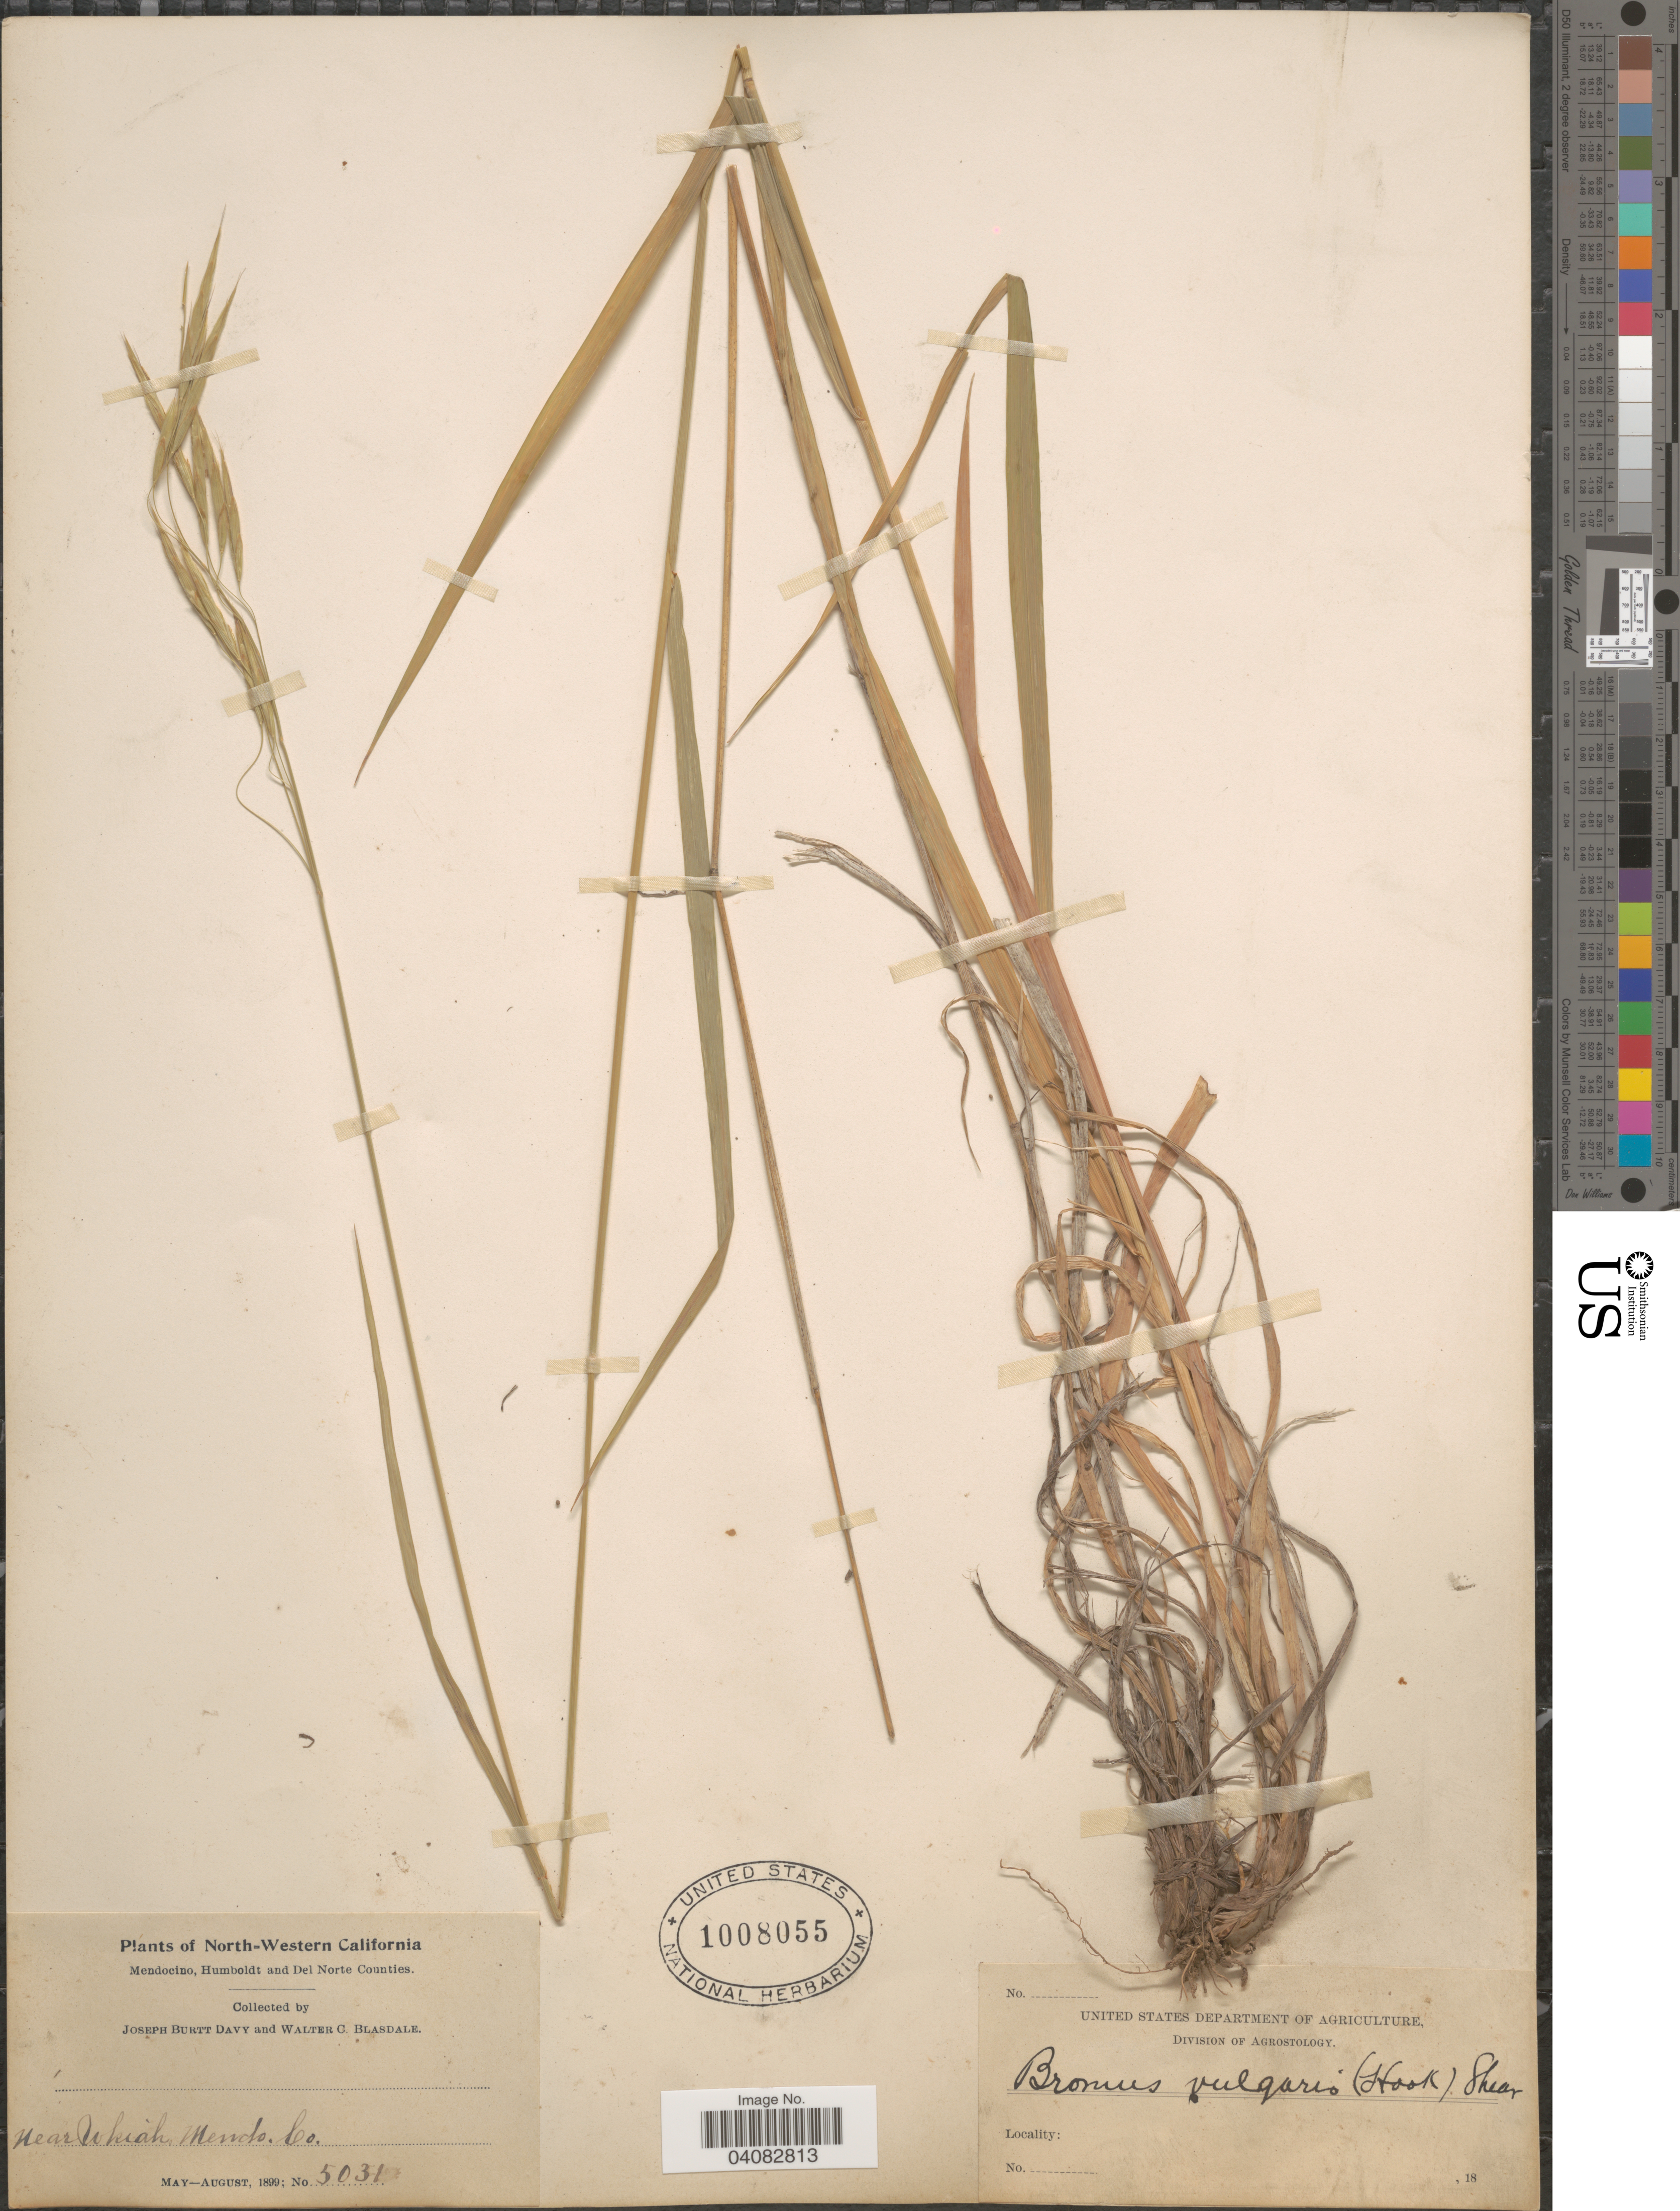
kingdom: Plantae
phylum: Tracheophyta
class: Liliopsida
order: Poales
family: Poaceae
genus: Bromus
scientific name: Bromus laevipes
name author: Shear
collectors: J. Burtt Davy & W. Blasdale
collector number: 5031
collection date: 1899-05/1899-08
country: United States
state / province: California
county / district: Mendocino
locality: North-Western California. Near Ukiah, Mendo. Co.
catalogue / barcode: US 1008055